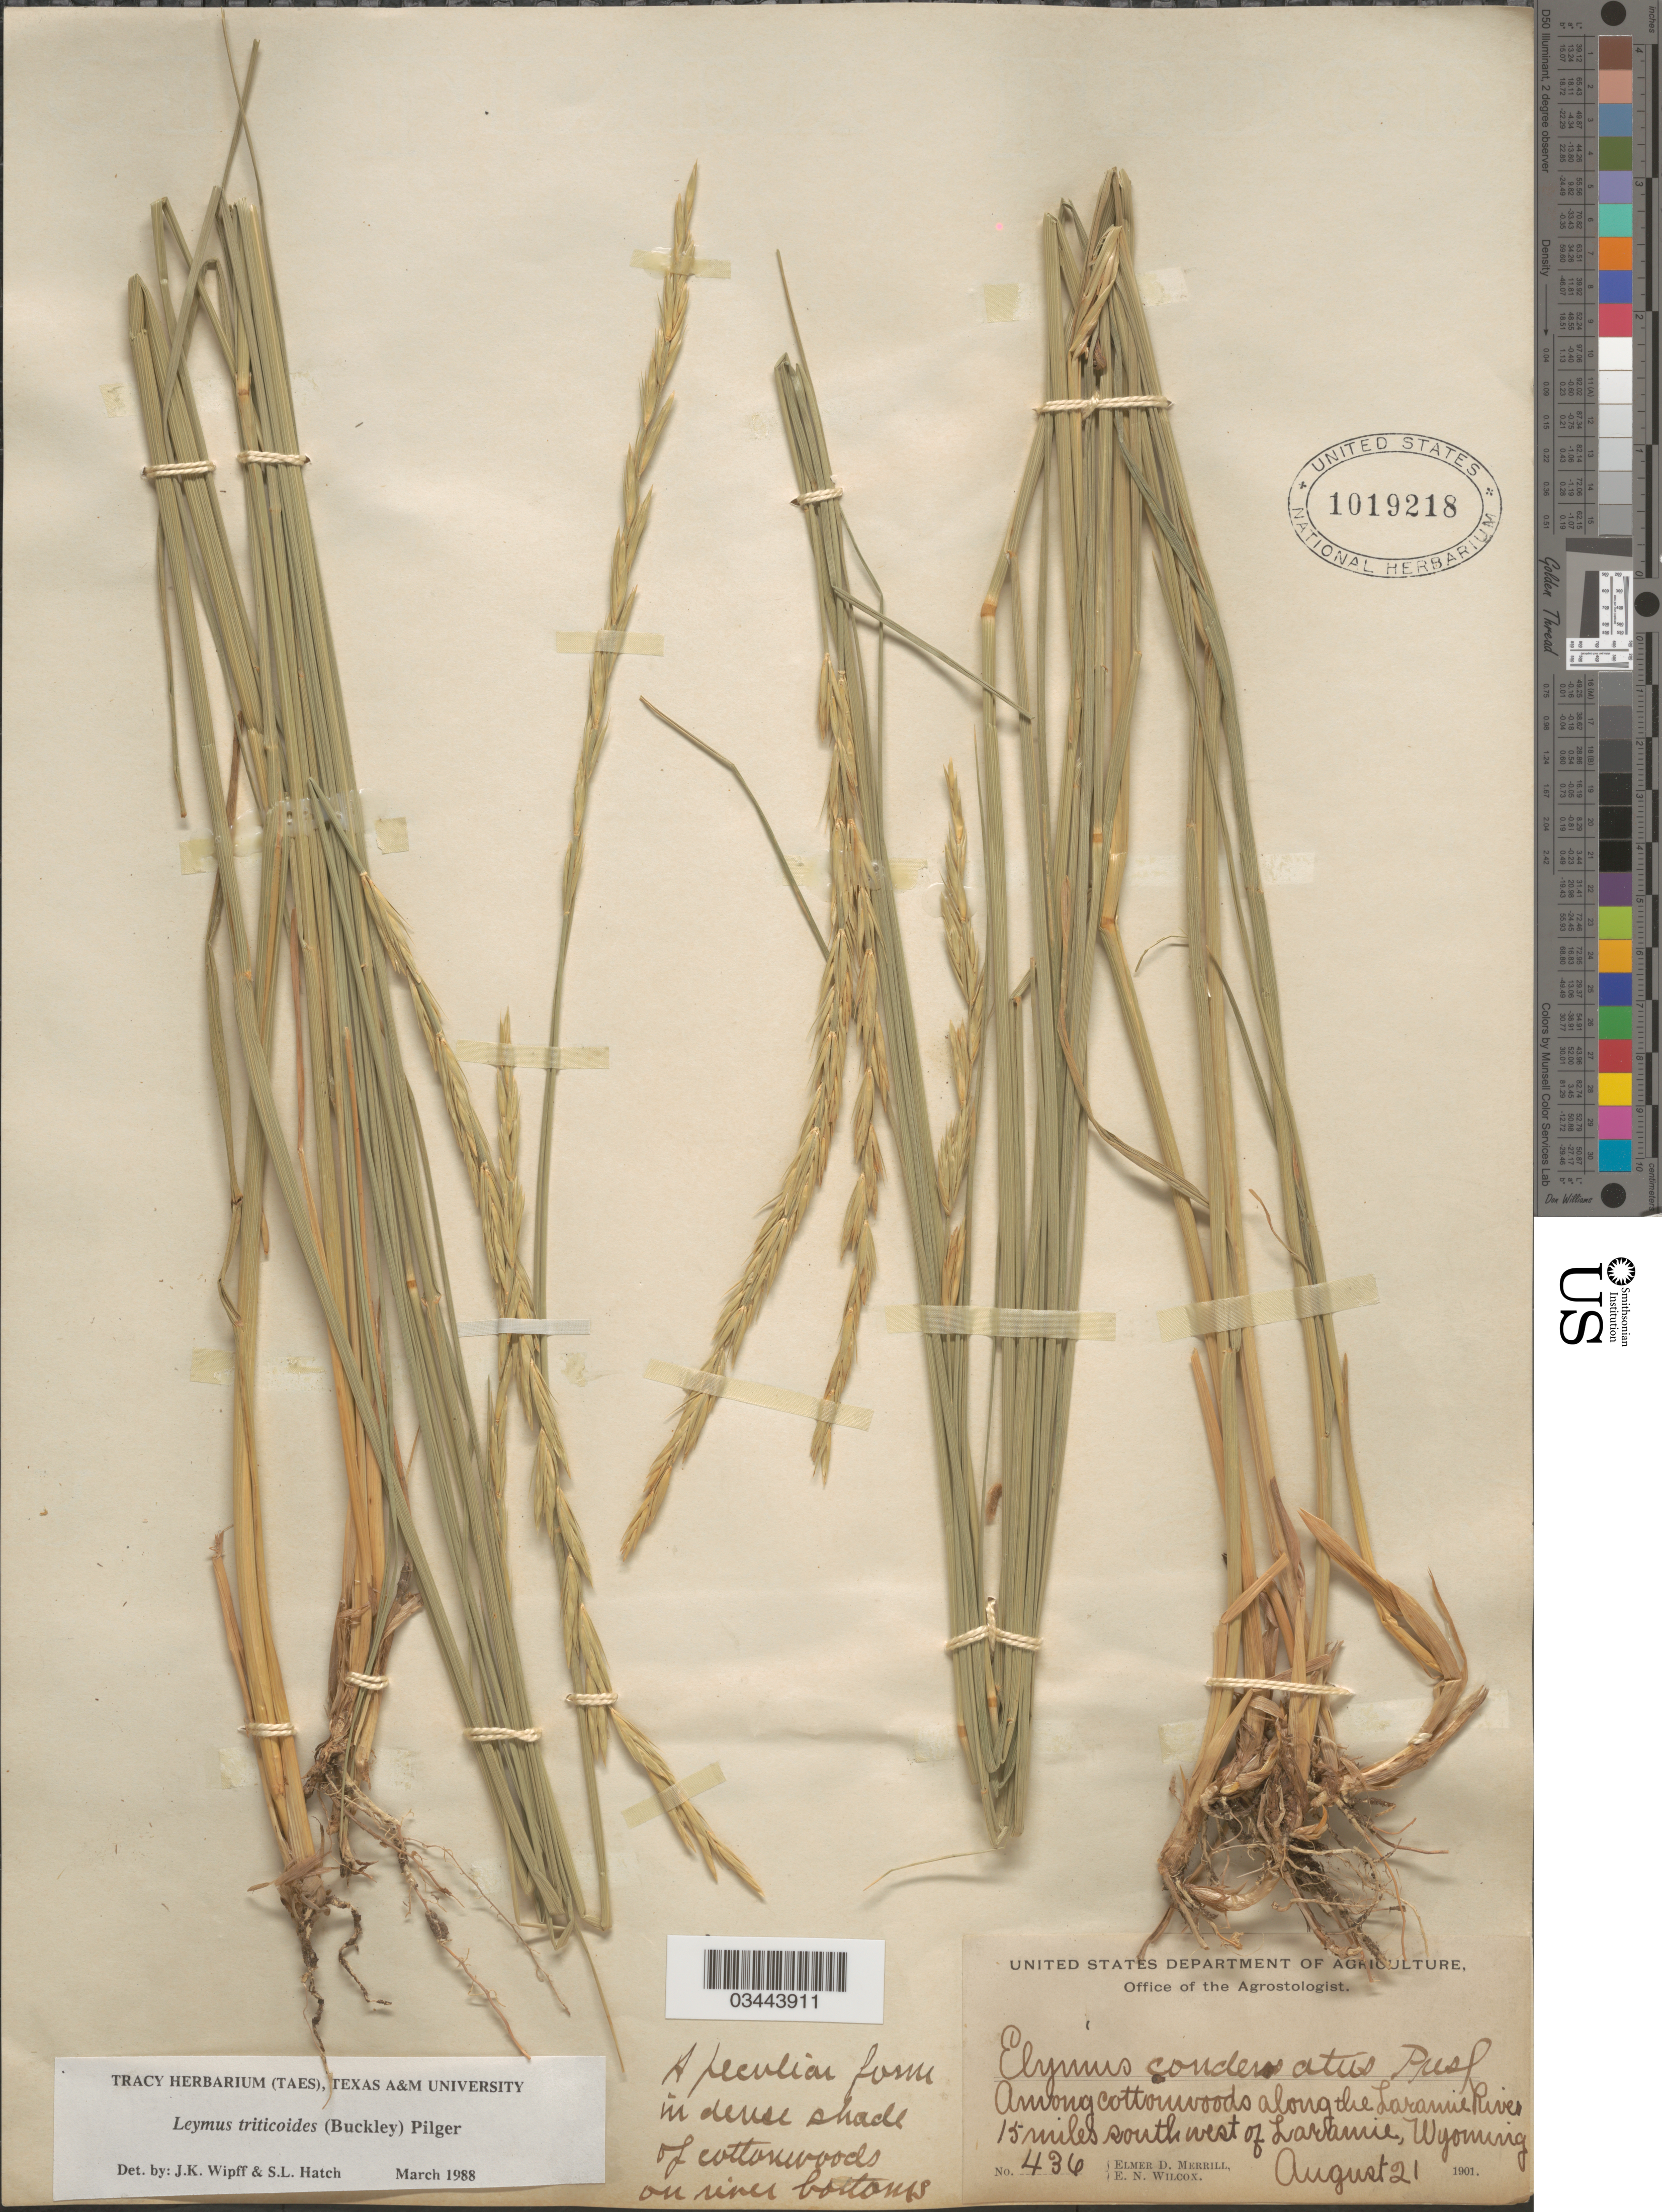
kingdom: Plantae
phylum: Tracheophyta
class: Liliopsida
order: Poales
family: Poaceae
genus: Leymus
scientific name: Leymus triticoides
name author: (Buckley) Pilg.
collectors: E. D. Merrill & E. Wilcox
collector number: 436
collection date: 1901-08-21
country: United States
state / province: Wyoming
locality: Among cottonwoods along the Laramie River. 15 miles south west of Laramie. In dense shade of cottonwoods on river bottoms.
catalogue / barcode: US 1019218